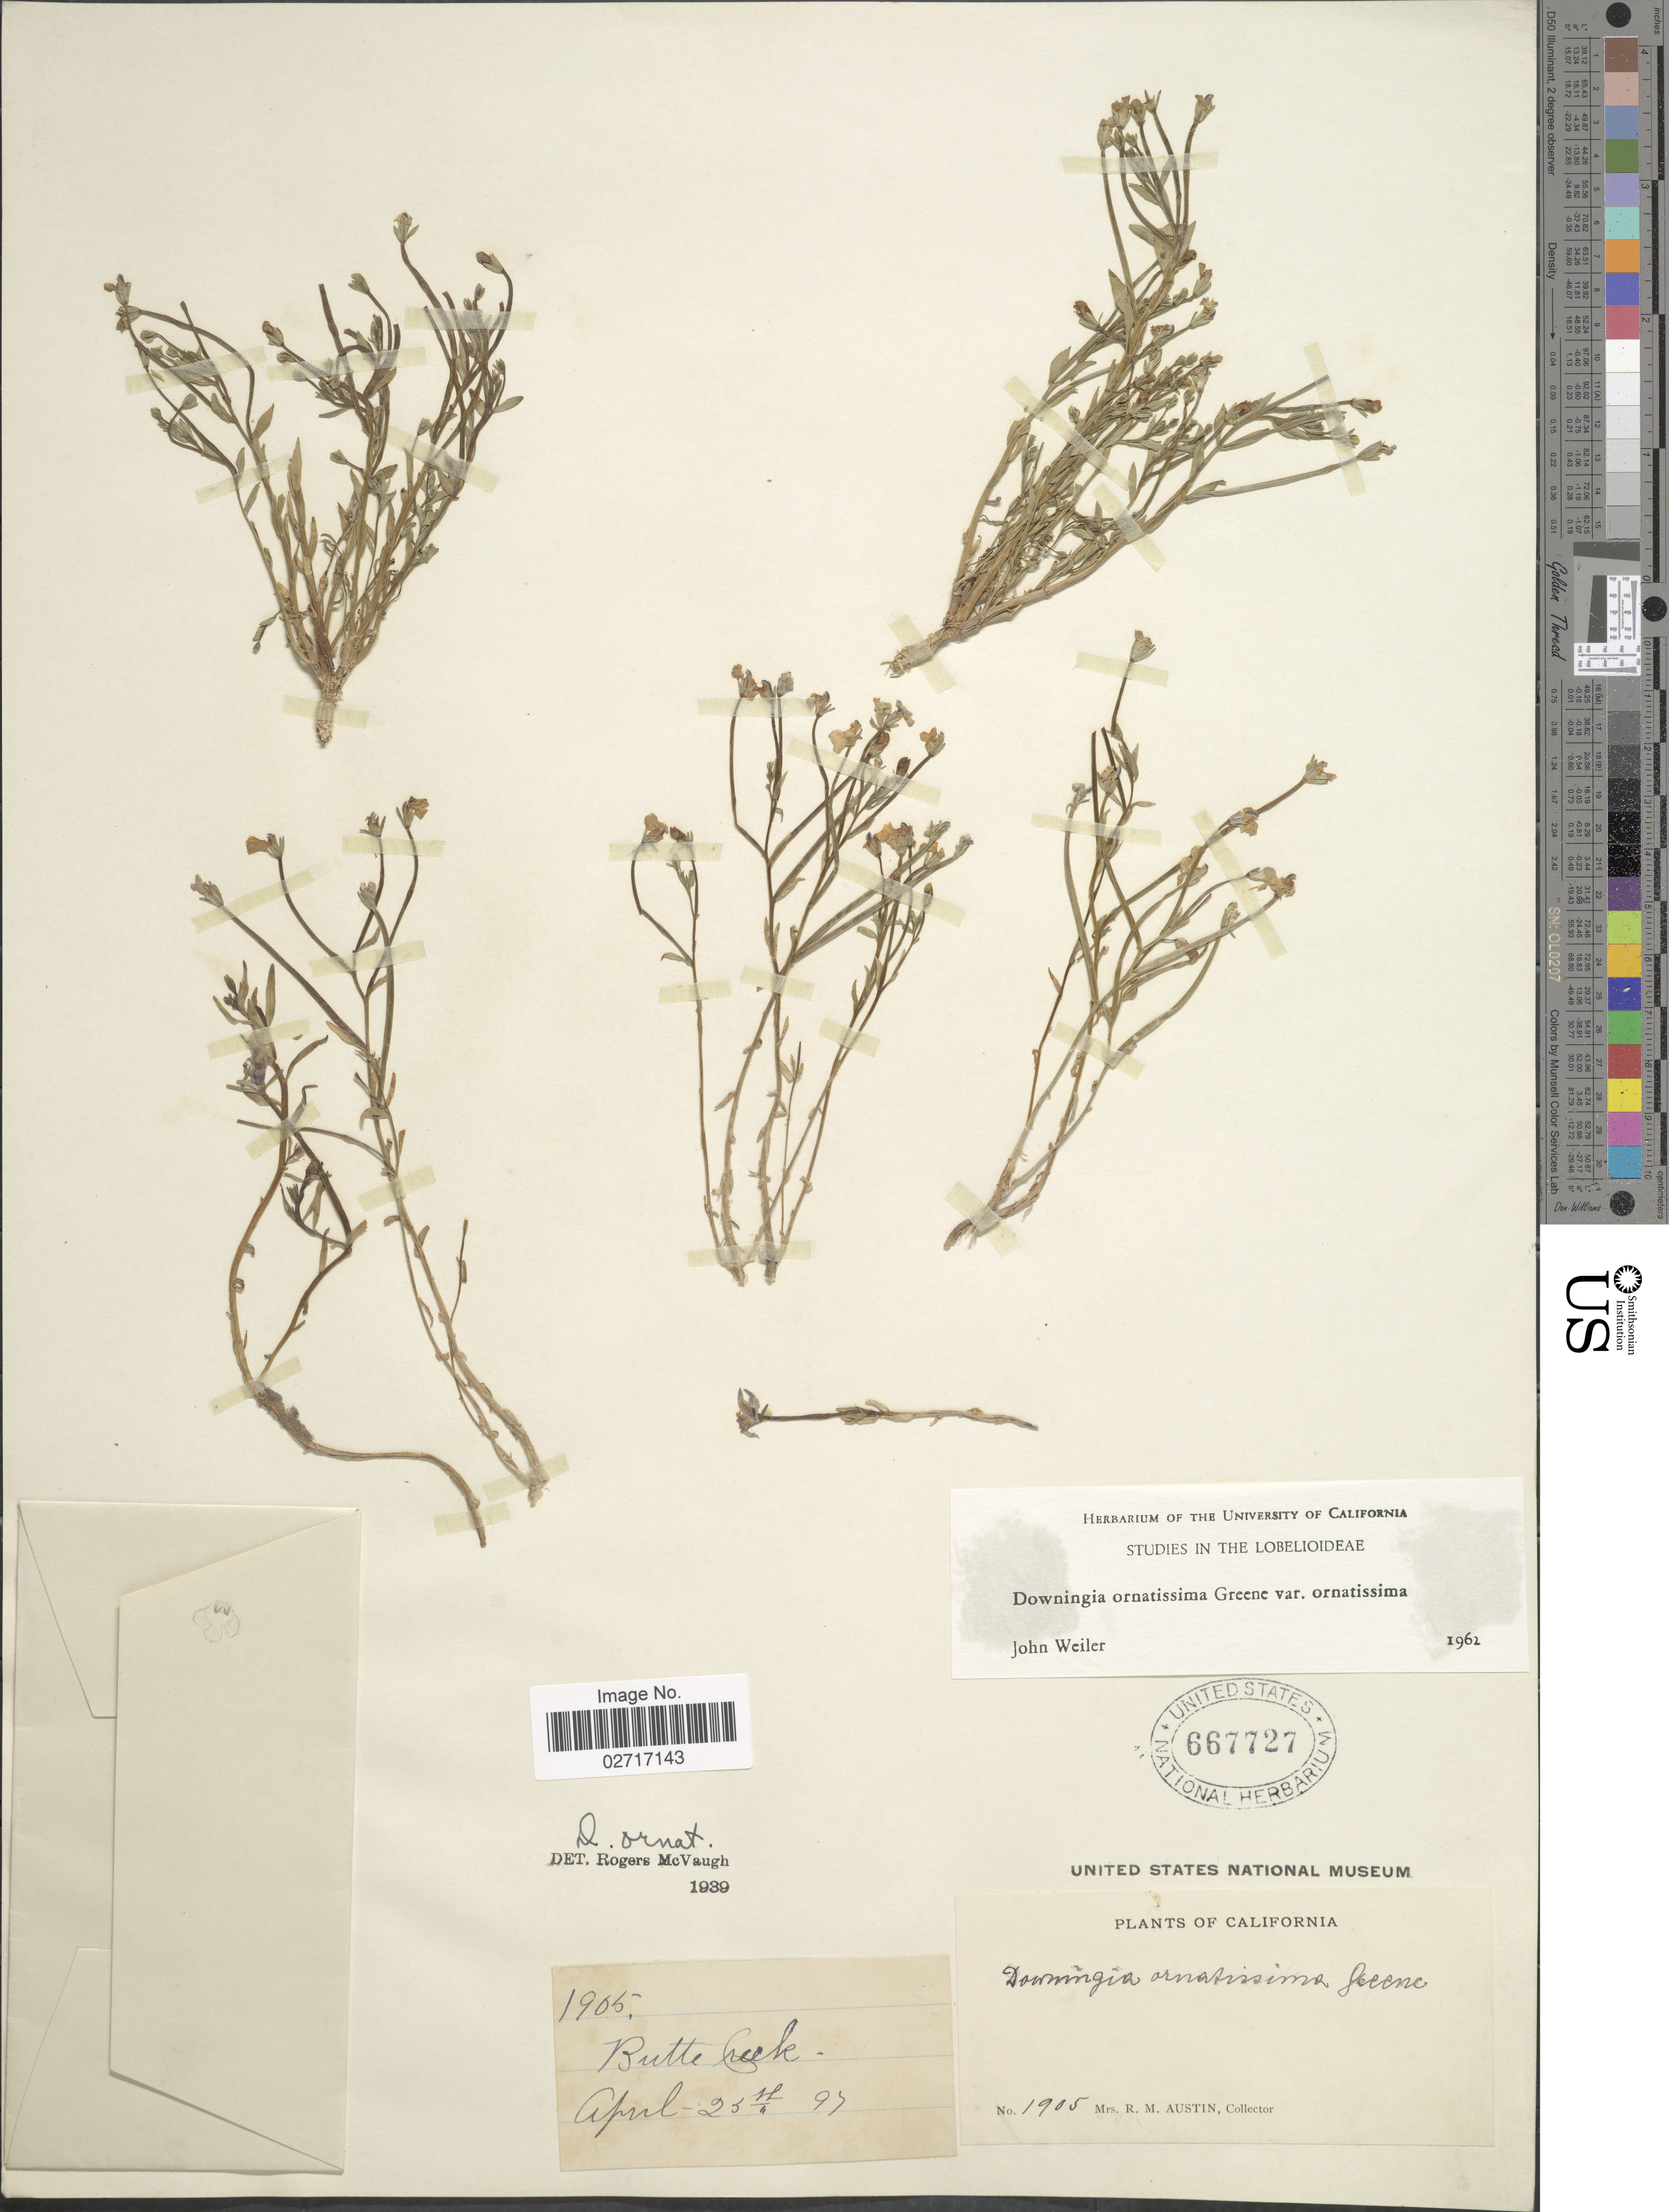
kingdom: Plantae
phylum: Tracheophyta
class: Magnoliopsida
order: Asterales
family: Campanulaceae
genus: Downingia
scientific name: Downingia ornatissima var. ornatissima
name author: Greene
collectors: R. Austin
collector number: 1905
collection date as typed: Transcribed d/m/y: 25/4/97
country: United States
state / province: California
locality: Butte Creek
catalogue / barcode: US 667727